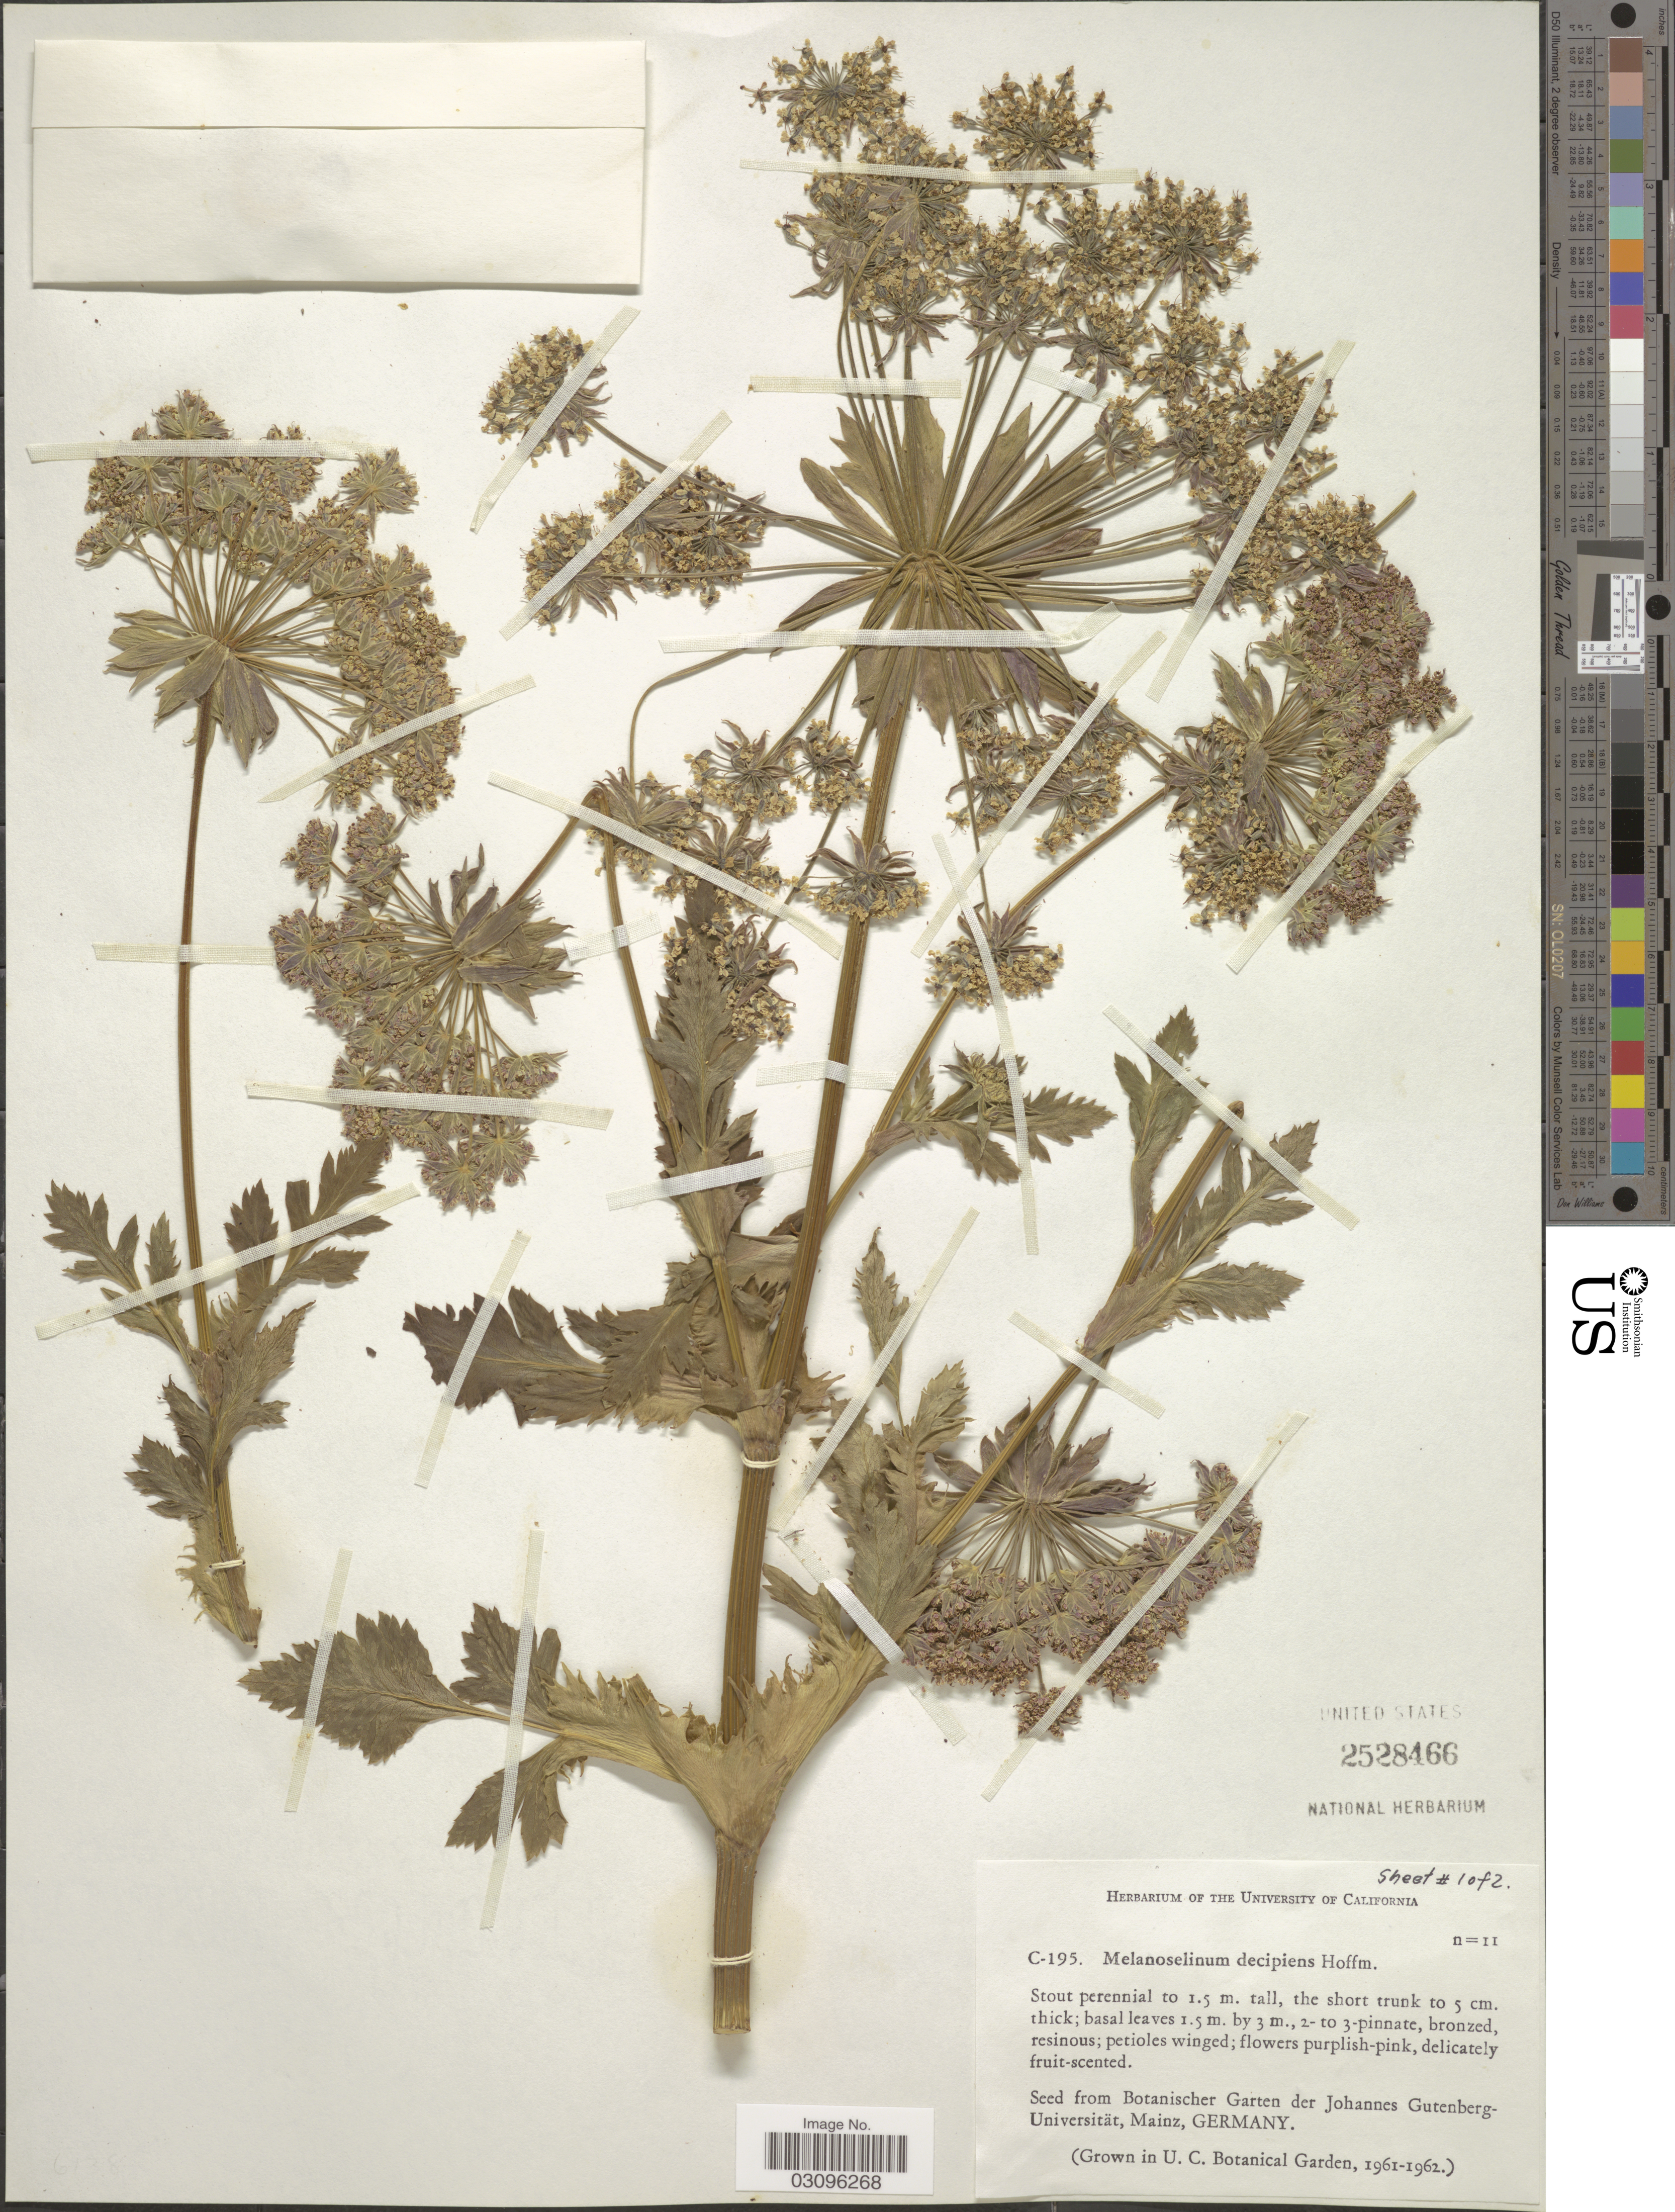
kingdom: Plantae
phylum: Tracheophyta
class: Magnoliopsida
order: Apiales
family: Apiaceae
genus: Melanoselinum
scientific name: Melanoselinum decipiens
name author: (Schrad. & J.C. Wendl.) Hoffm.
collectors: ex herb. Univ. of California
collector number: C-195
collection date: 1961/1962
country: United States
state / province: California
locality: Grown in U.C. Botanical Garden.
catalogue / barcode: US 2528466